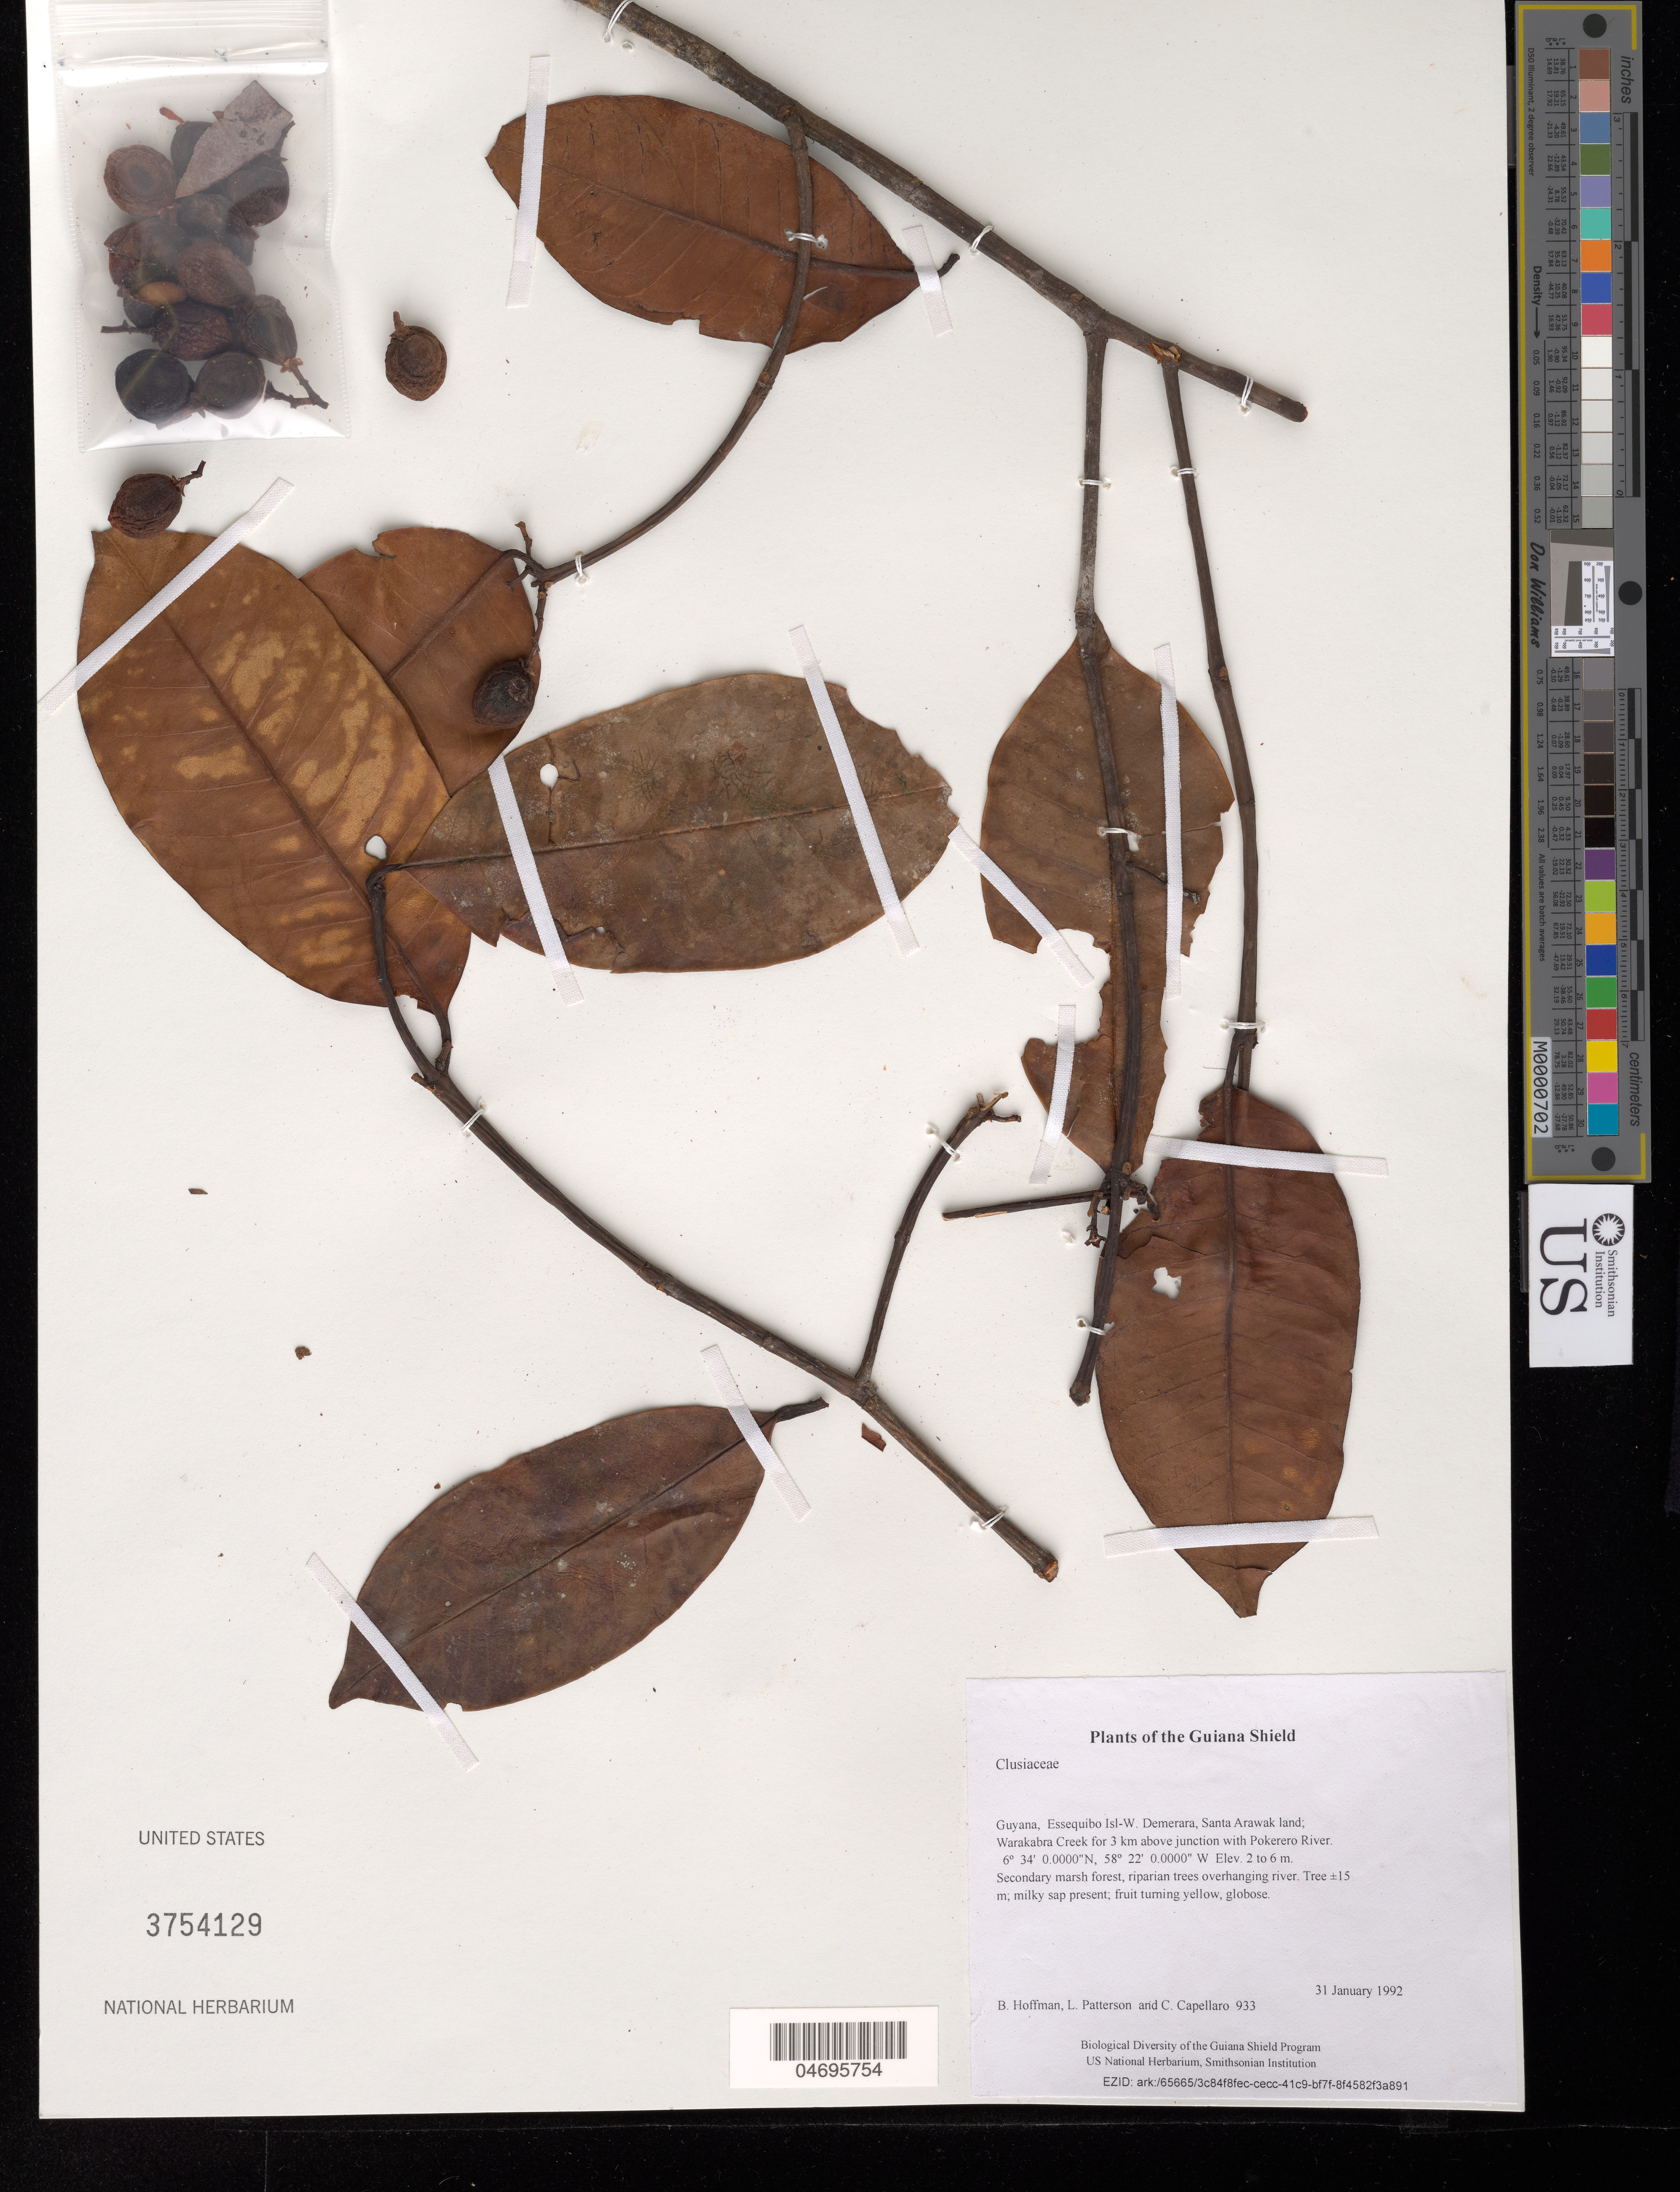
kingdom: Plantae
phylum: Tracheophyta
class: Magnoliopsida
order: Malpighiales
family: Clusiaceae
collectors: B. Hoffman, L. Patterson & C. Capellaro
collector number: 933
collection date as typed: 31 January 1992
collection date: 1992-01-31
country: Guyana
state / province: Essequibo Isl-W. Demerara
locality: Santa Arawak land; Warakabra Creek for 3 km above junction with Pokerero River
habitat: Secondary marsh forest, riparian trees overhanging river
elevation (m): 2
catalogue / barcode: US 3754129